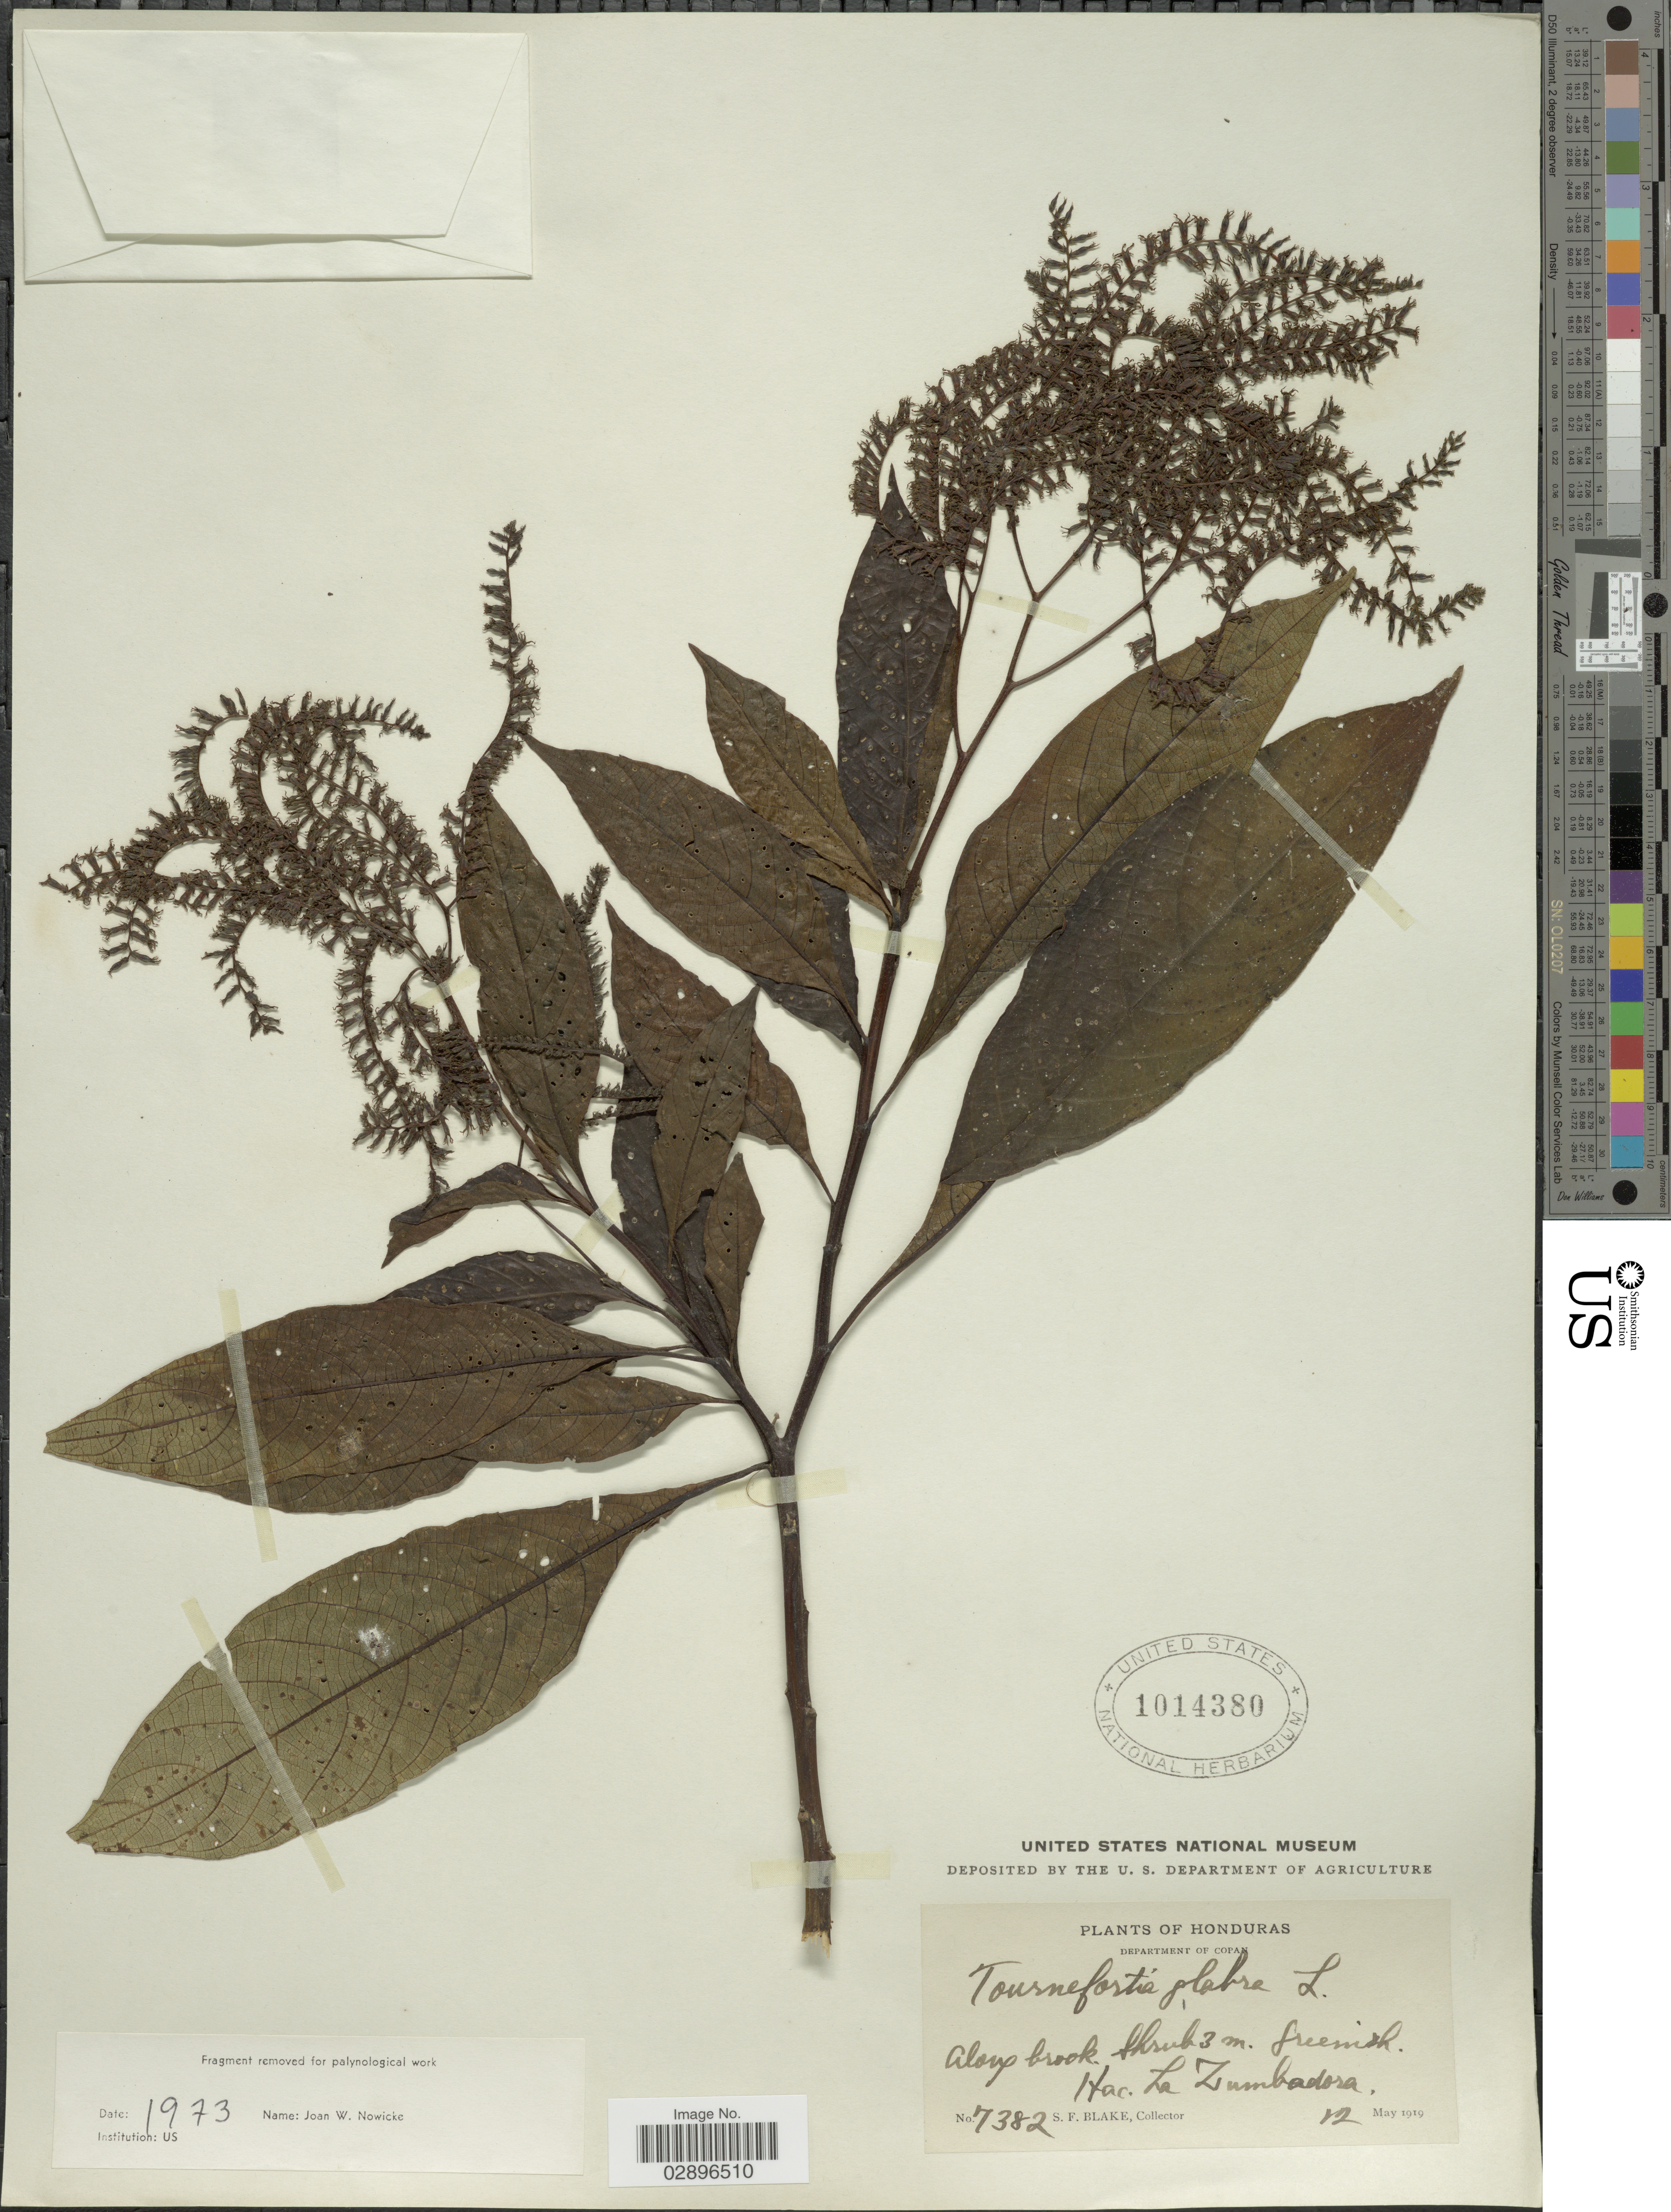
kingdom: Plantae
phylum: Tracheophyta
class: Magnoliopsida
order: Boraginales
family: Heliotropiaceae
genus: Tournefortia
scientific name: Tournefortia glabra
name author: L.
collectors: S. Blake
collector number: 7382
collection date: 1919-05-12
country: Honduras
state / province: Copán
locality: Department of Copan. Hac. La Zumbadora.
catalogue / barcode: US 1014380